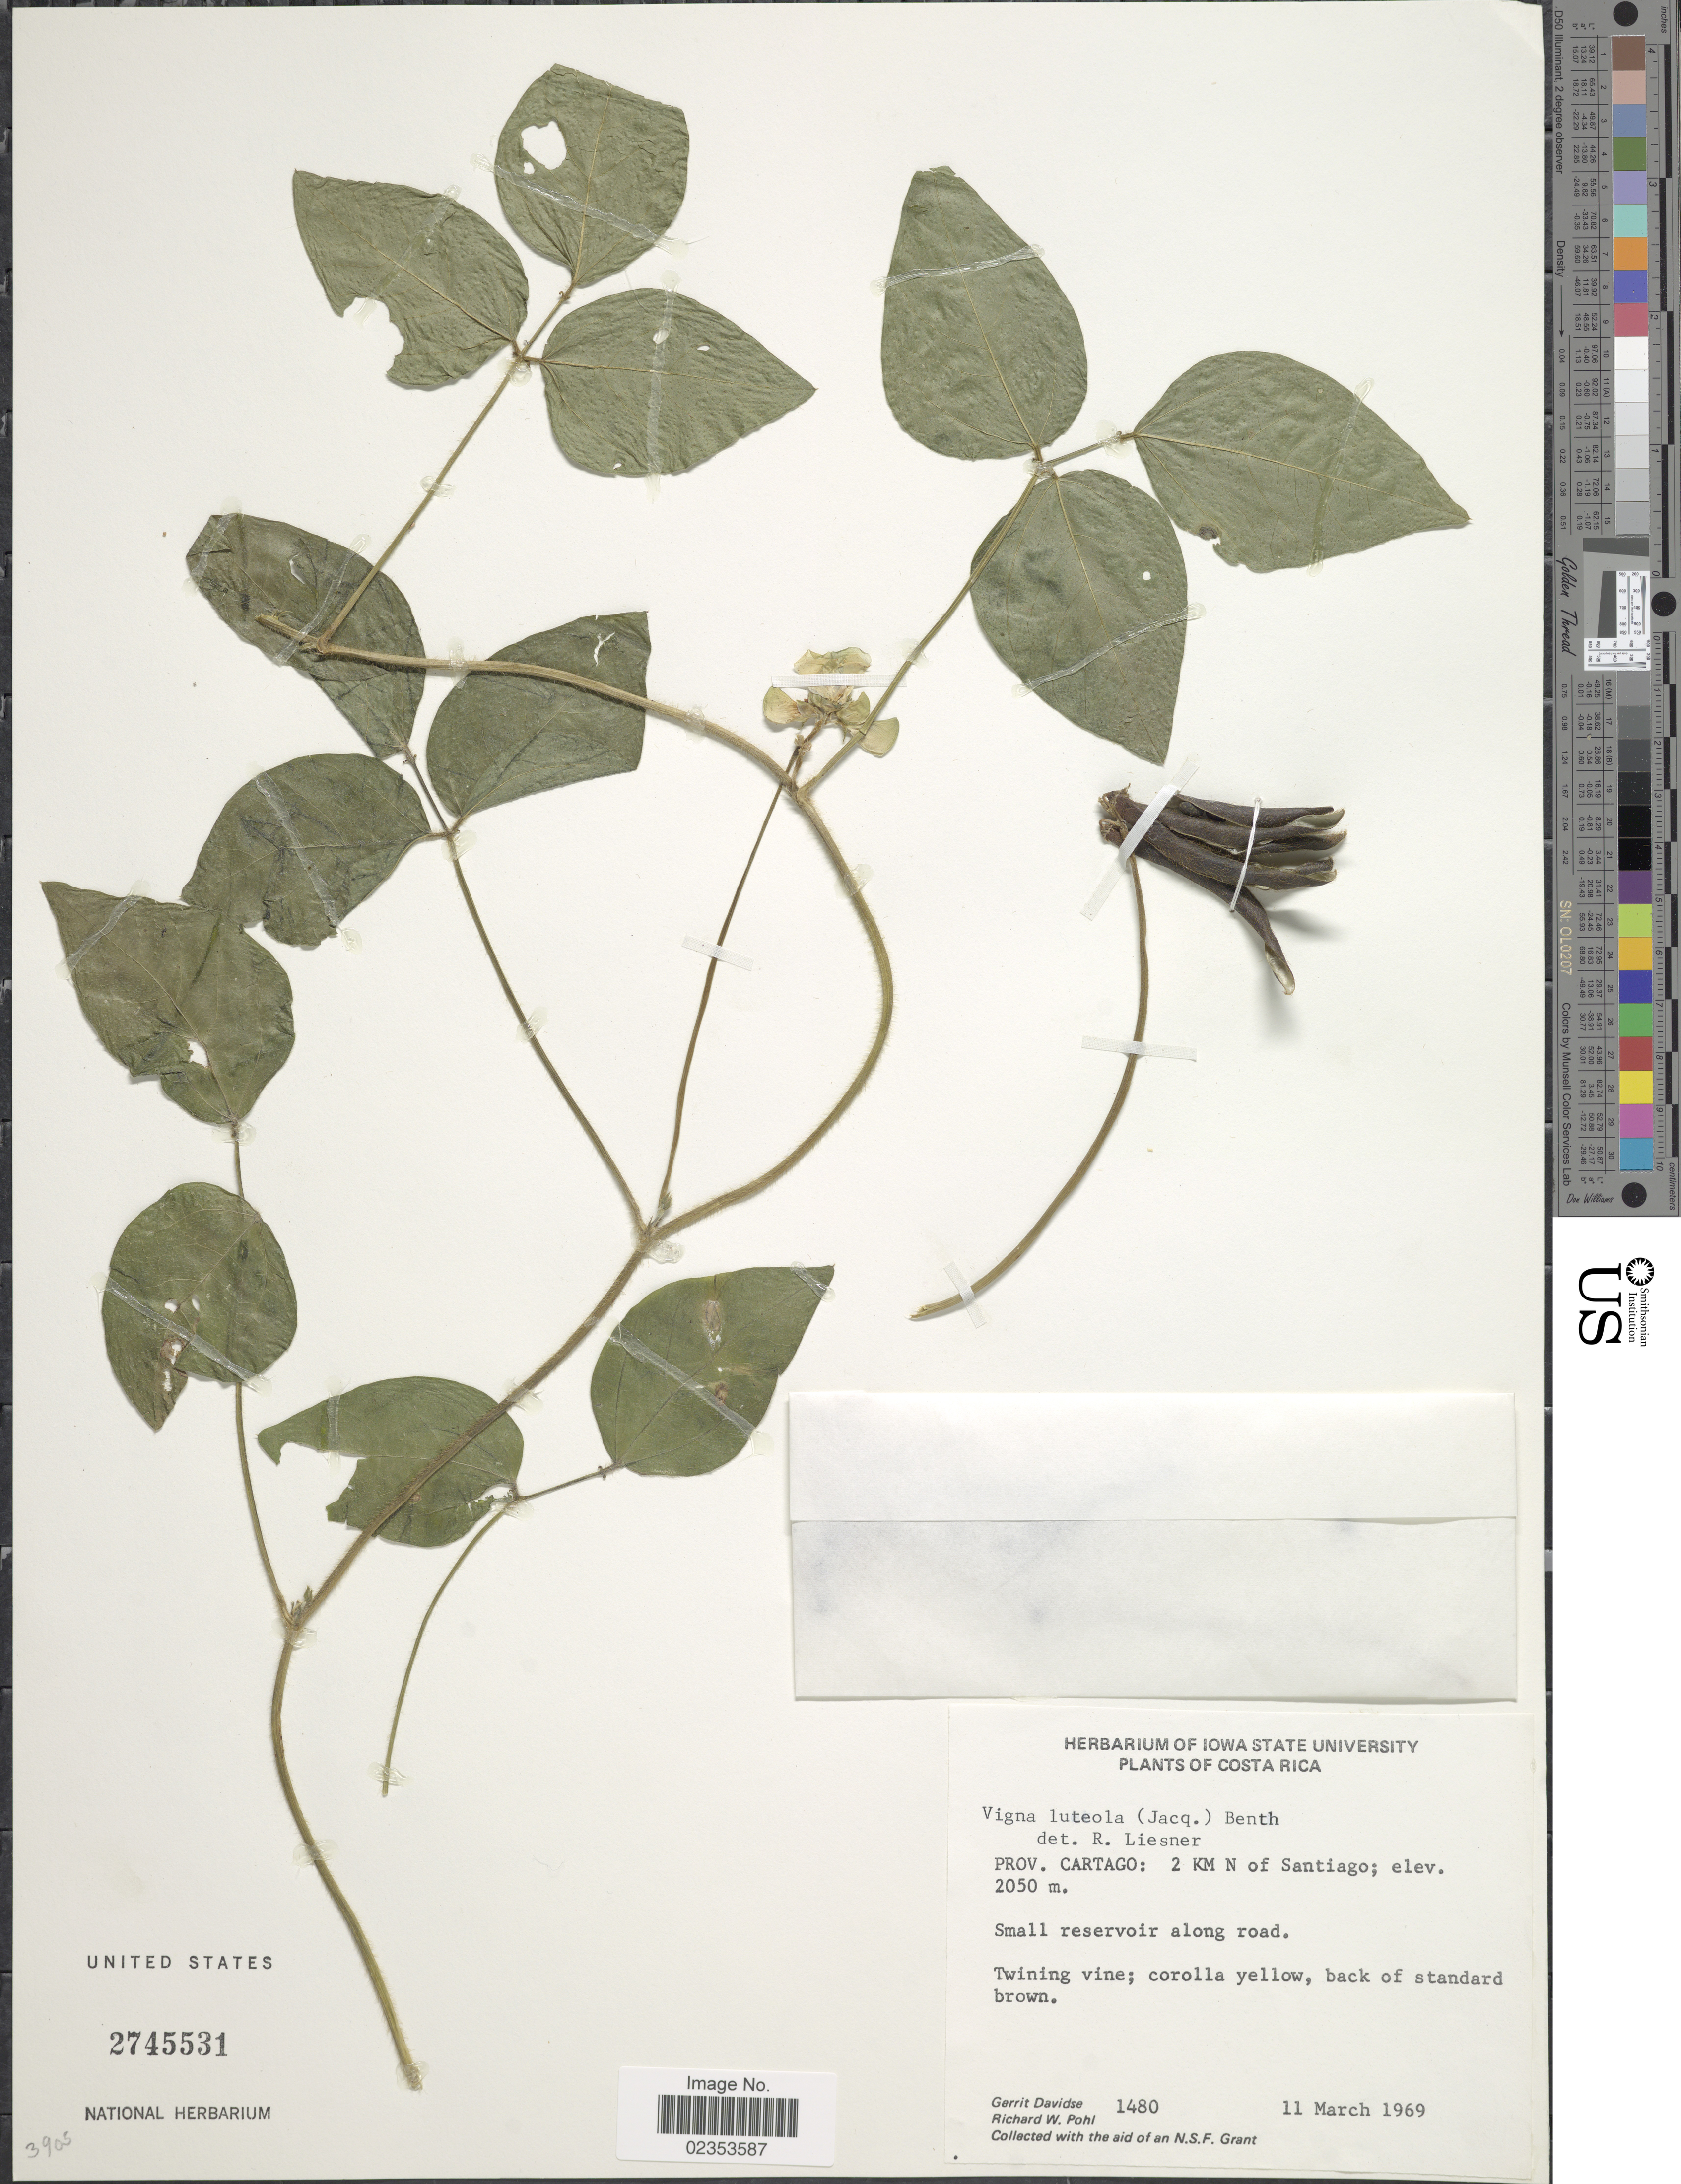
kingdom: Plantae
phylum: Tracheophyta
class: Magnoliopsida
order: Fabales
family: Fabaceae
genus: Vigna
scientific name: Vigna luteola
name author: (Jacq.) Benth.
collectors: G. Davidse & R. W. Pohl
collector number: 1480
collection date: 1969-03-11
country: Costa Rica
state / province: Cartago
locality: Prov. Cartago: 2 Km N of Santiago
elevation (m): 2050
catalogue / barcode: US 2745531